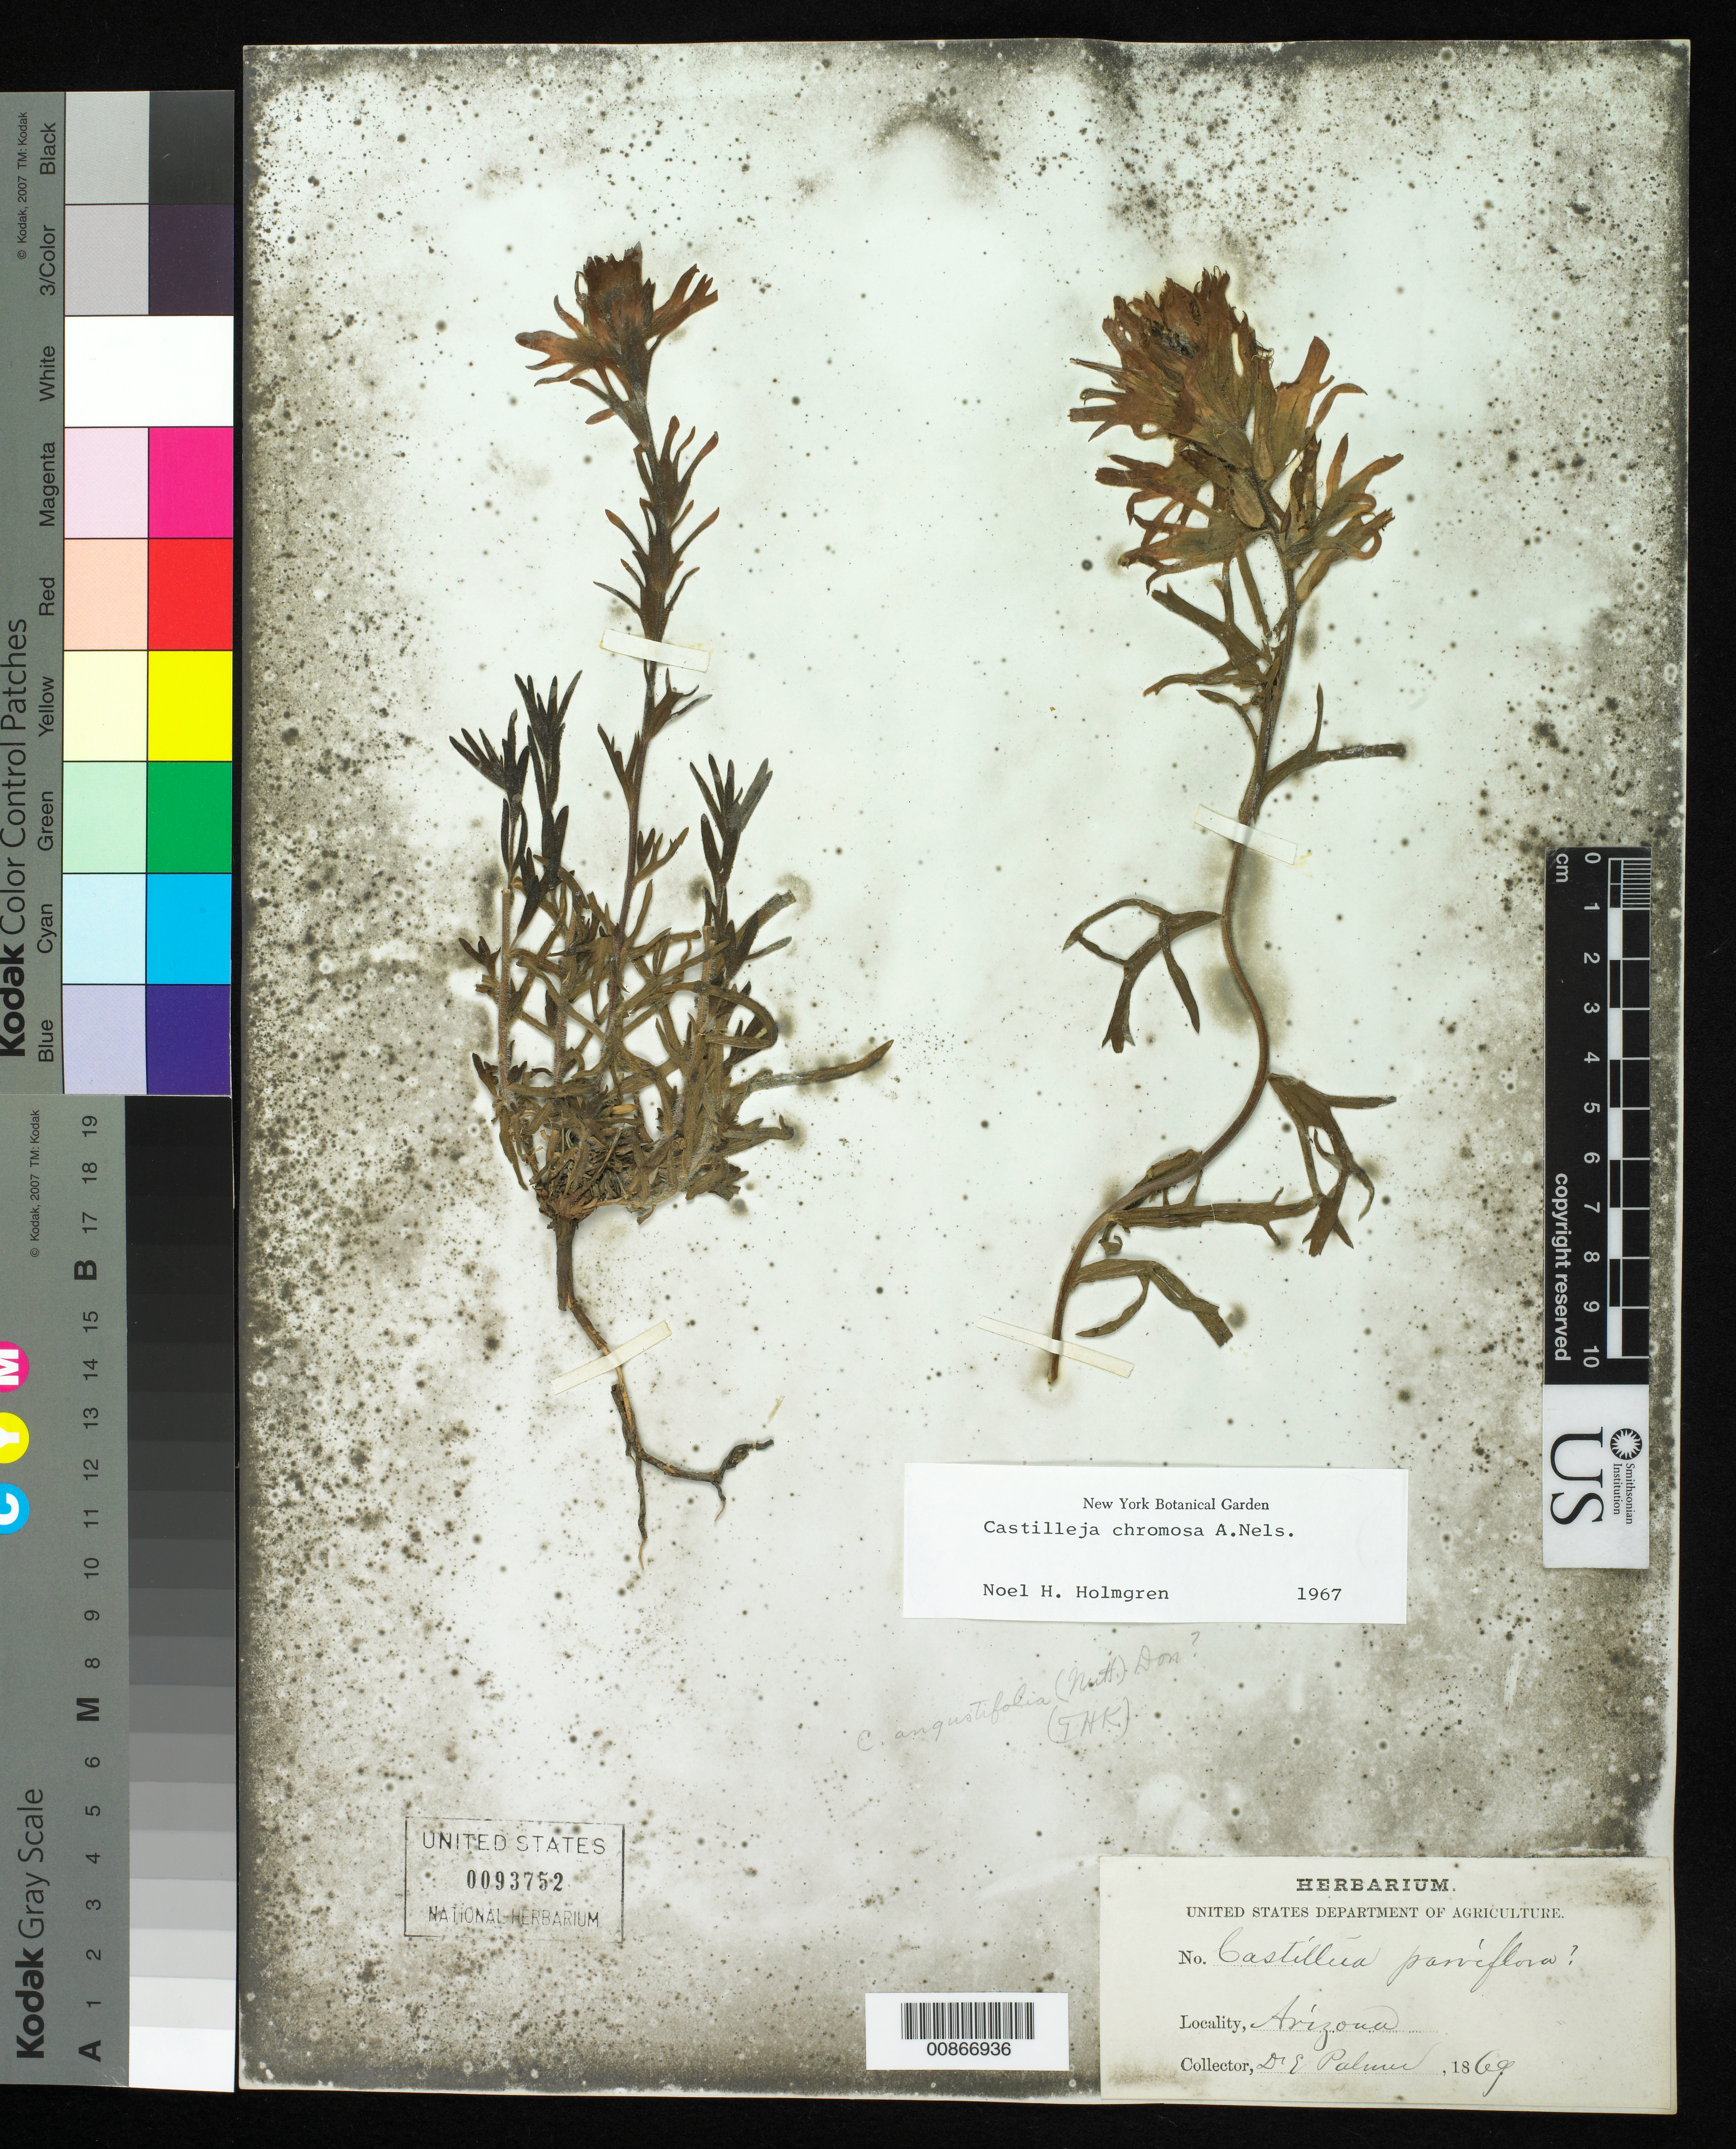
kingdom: Plantae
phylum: Tracheophyta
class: Magnoliopsida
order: Lamiales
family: Orobanchaceae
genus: Castilleja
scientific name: Castilleja chromosa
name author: A. Nelson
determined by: Holmgren, N. H., (NY), New York Botanical Garden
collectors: E. Palmer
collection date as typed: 1869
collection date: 1869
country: United States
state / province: Arizona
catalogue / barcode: US 93752